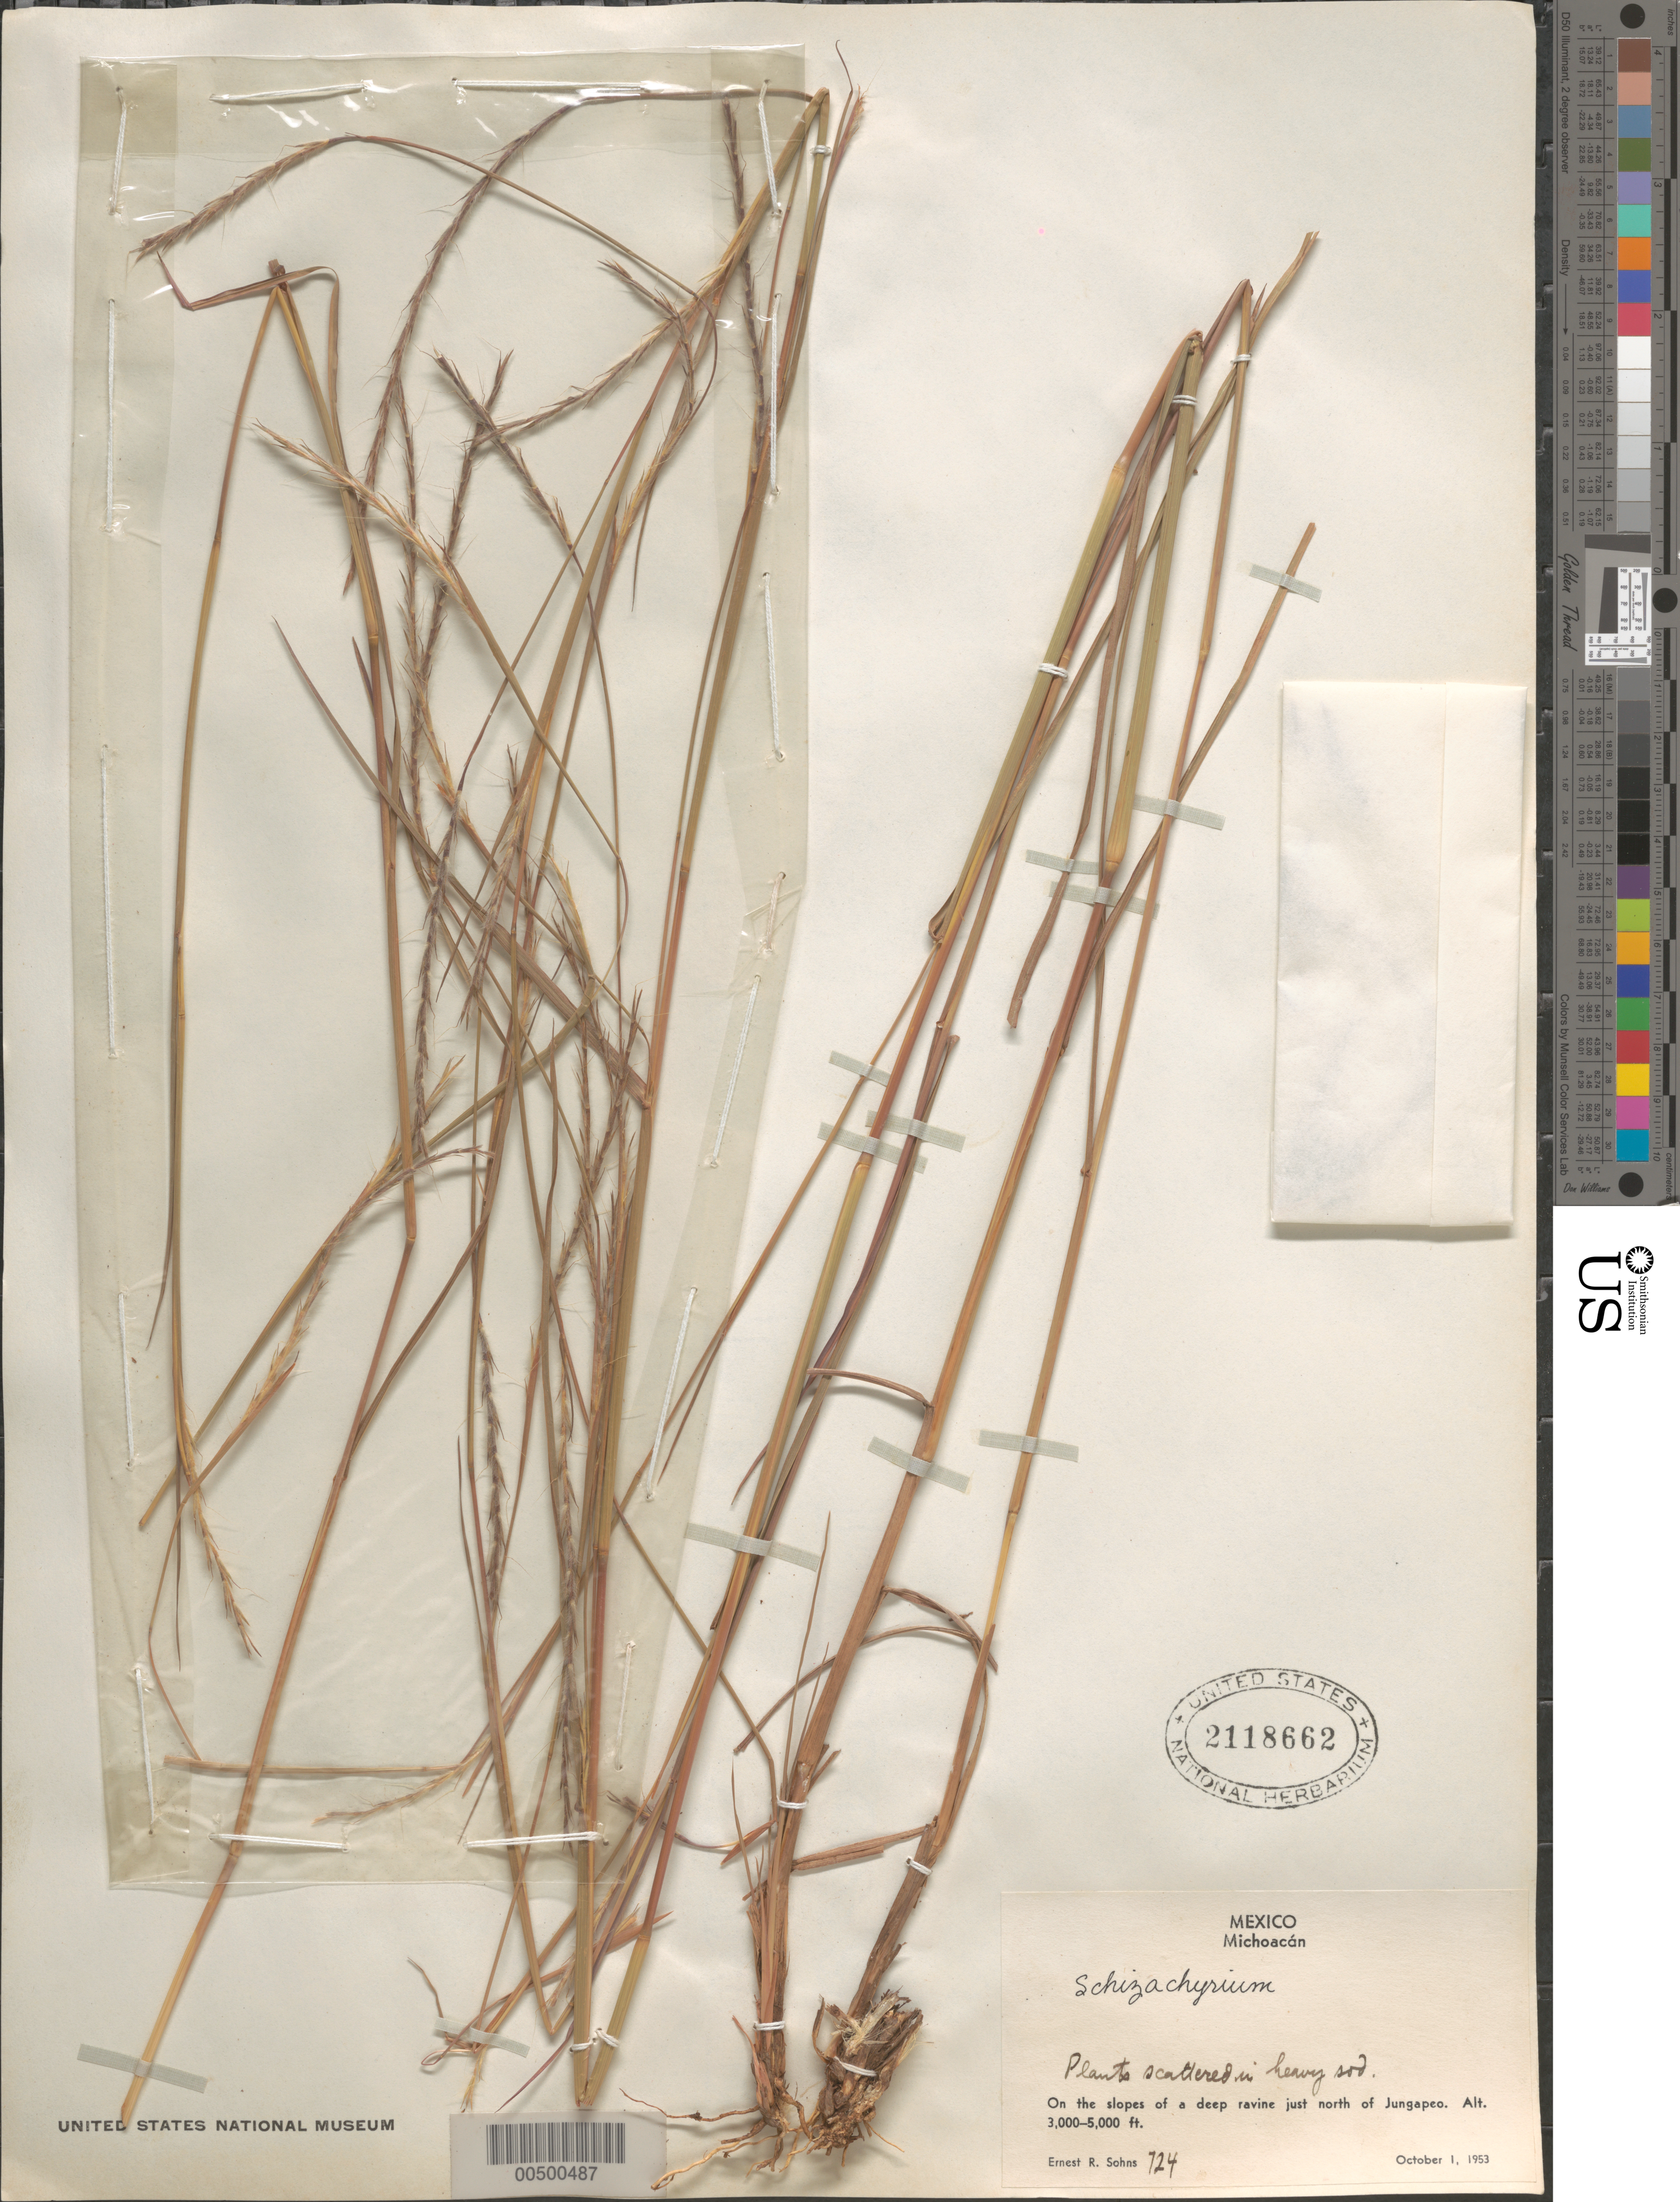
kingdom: Plantae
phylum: Tracheophyta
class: Liliopsida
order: Poales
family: Poaceae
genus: Schizachyrium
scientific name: Schizachyrium sp.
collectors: E. R. Sohns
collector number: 724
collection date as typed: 1 Oct 1953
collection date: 1953-10-01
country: Mexico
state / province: Michoacán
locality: Just N of Jungapeo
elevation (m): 914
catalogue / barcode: US 2118662